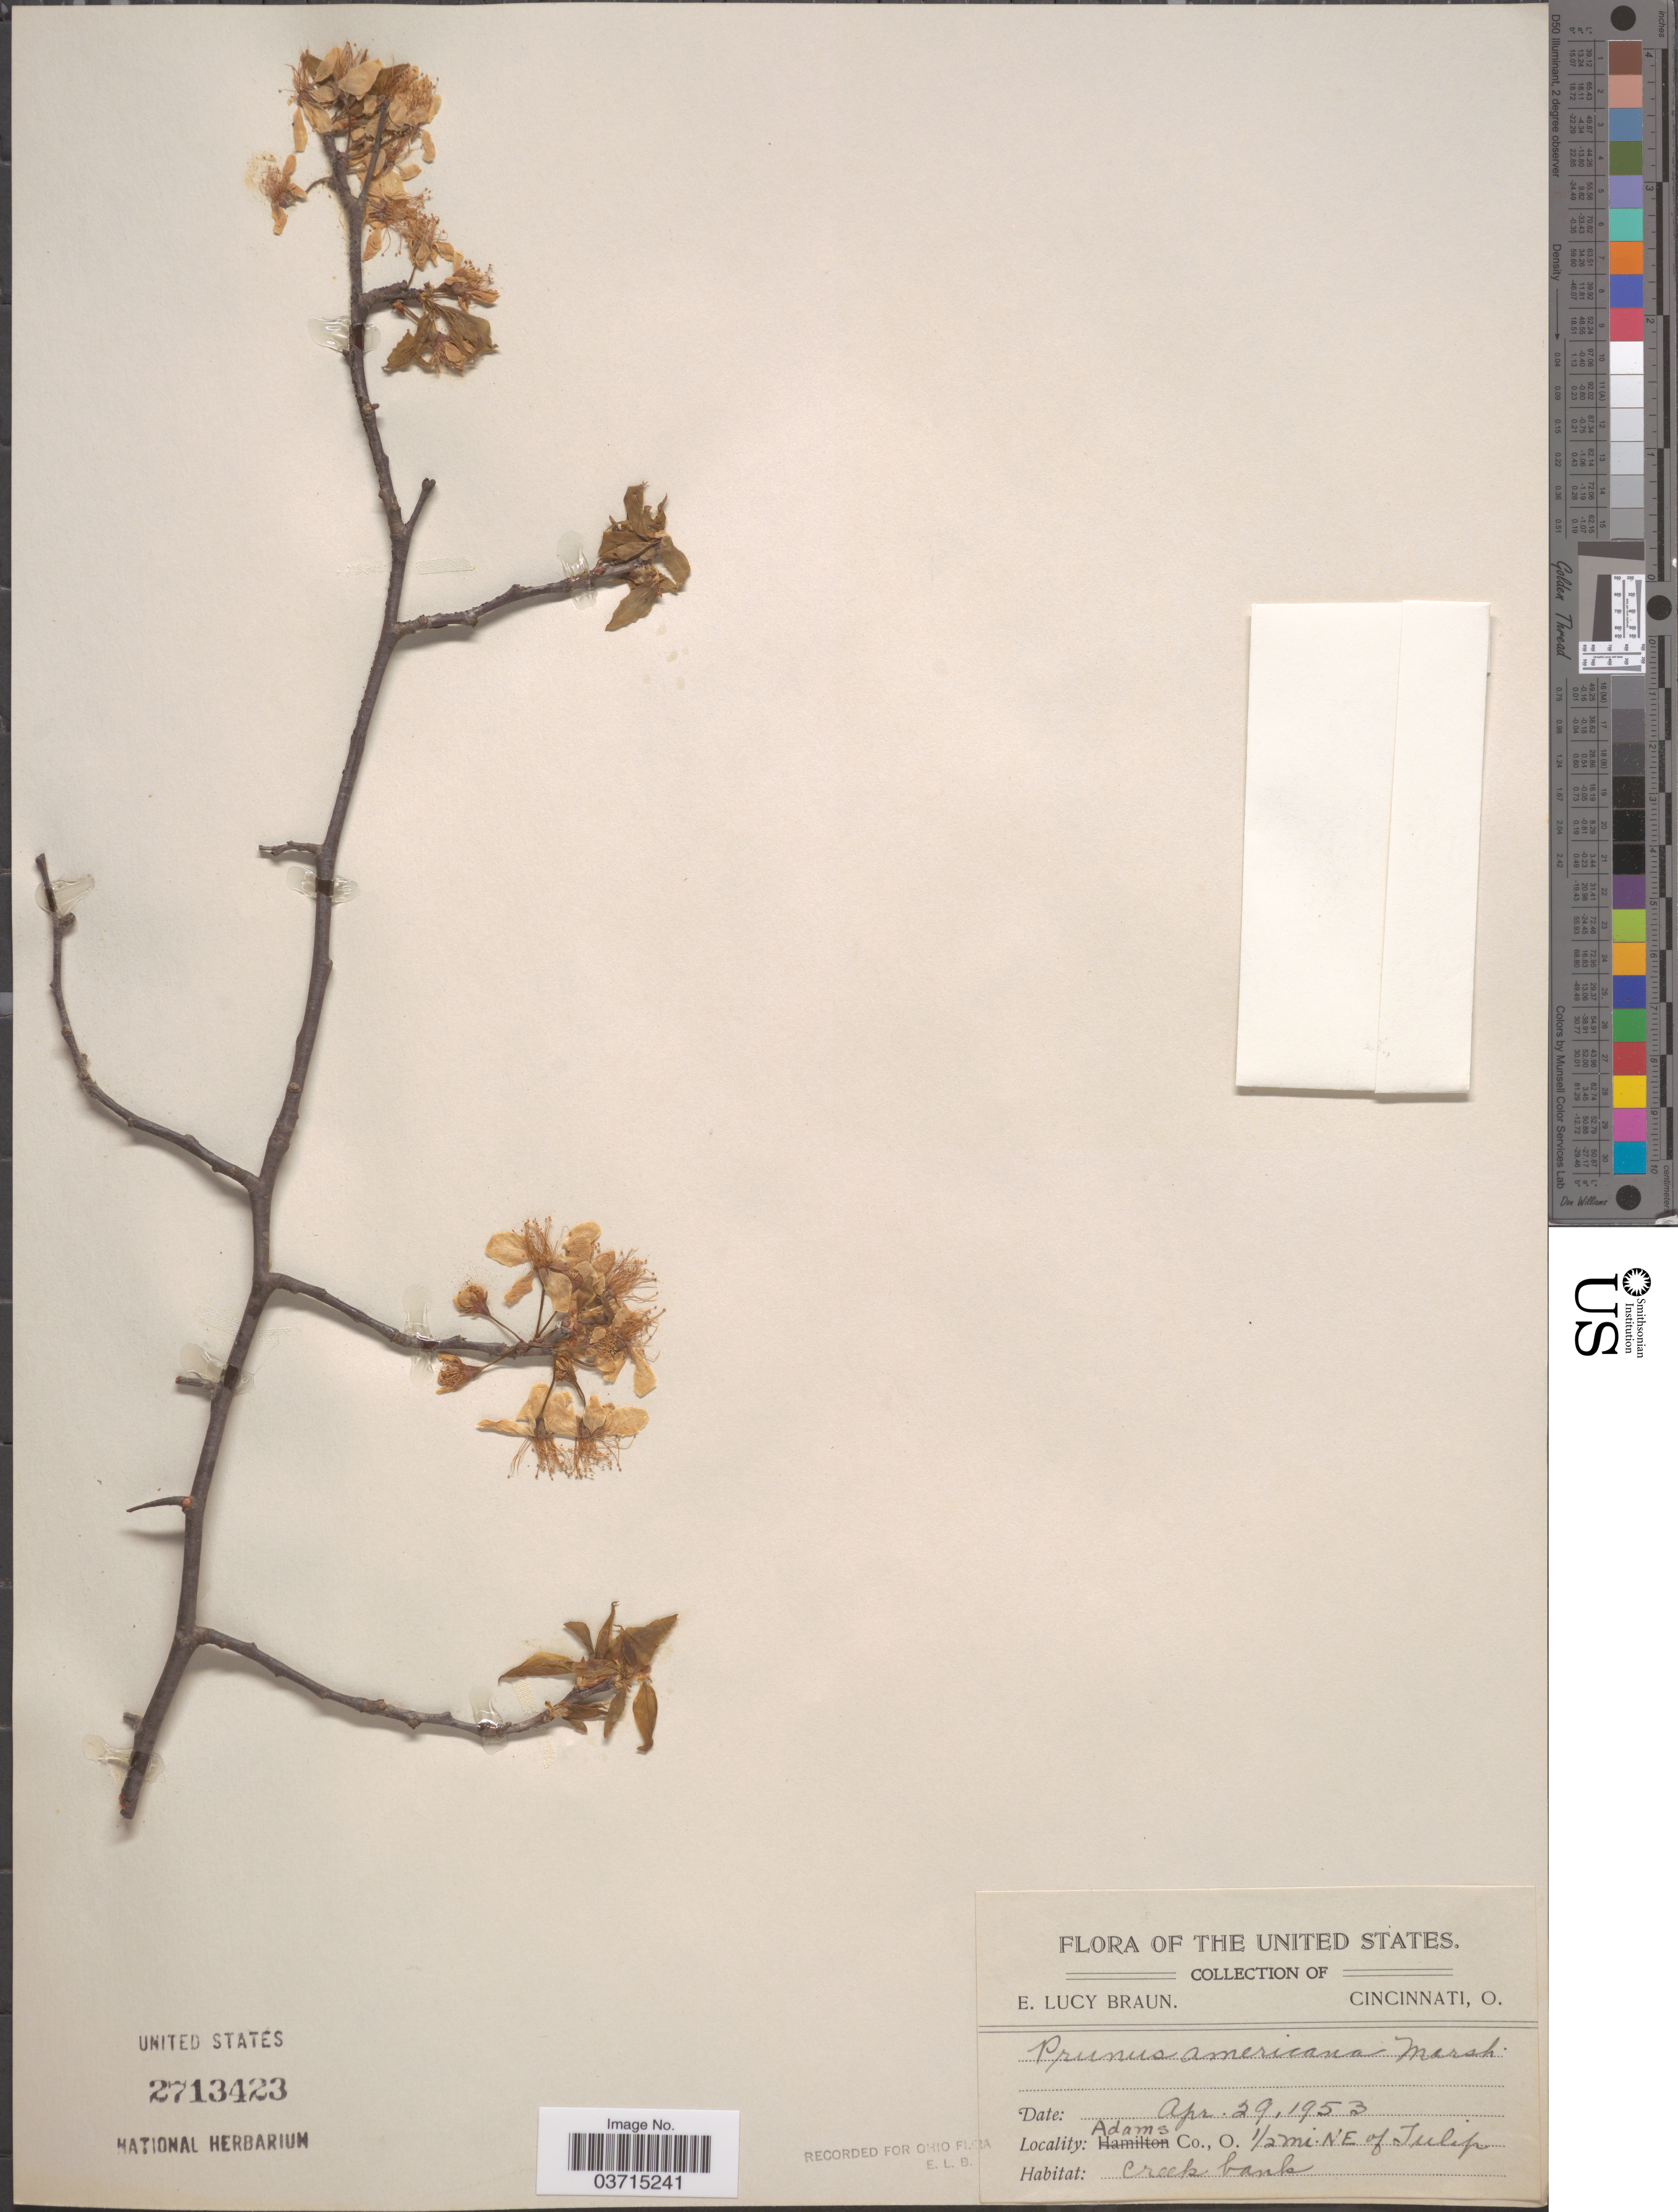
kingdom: Plantae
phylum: Tracheophyta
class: Magnoliopsida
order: Rosales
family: Rosaceae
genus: Prunus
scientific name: Prunus americana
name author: Marshall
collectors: E. L. Braun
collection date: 1953-04-29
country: United States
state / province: Ohio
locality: Adams Co., ½ mi. NE of Tulip.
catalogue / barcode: US 2713423